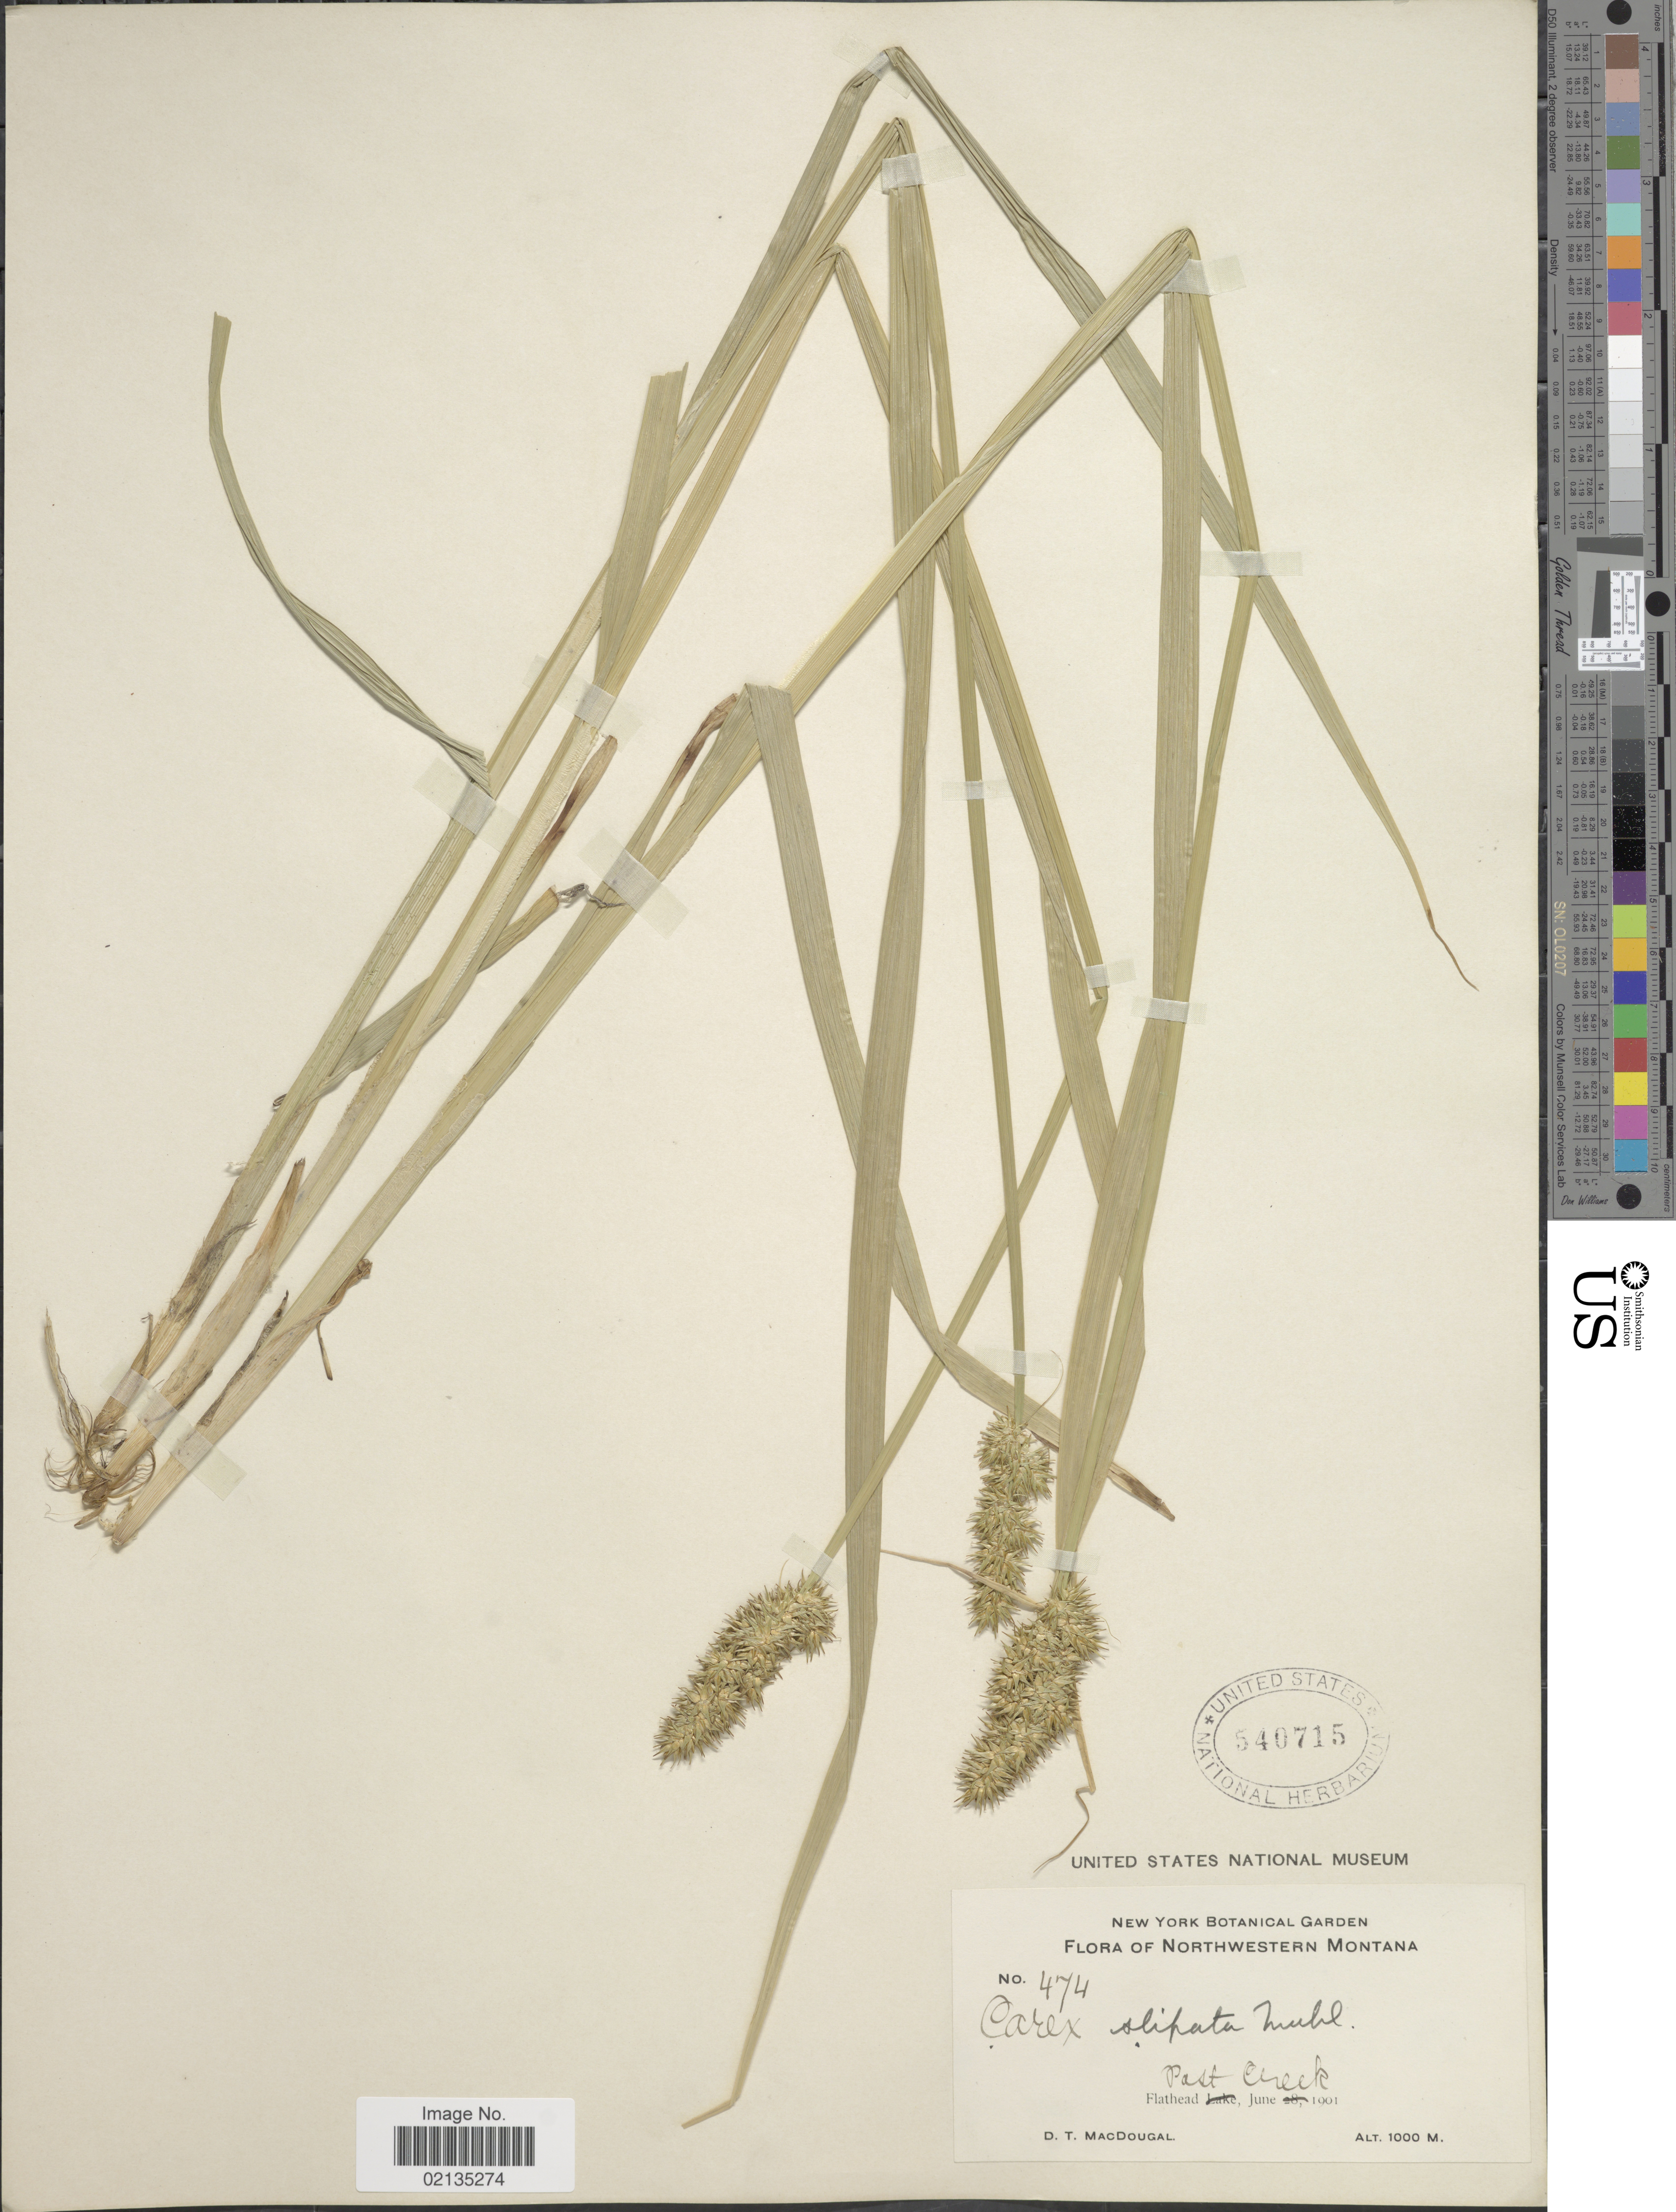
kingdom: Plantae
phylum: Tracheophyta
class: Liliopsida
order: Poales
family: Cyperaceae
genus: Carex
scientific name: Carex stipata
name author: Muhl. ex Willd.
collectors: D. T. MacDougal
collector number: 474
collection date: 1901-06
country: United States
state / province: Montana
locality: Northwestern Montana. Flathead Past Creek.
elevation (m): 1000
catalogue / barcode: US 540715